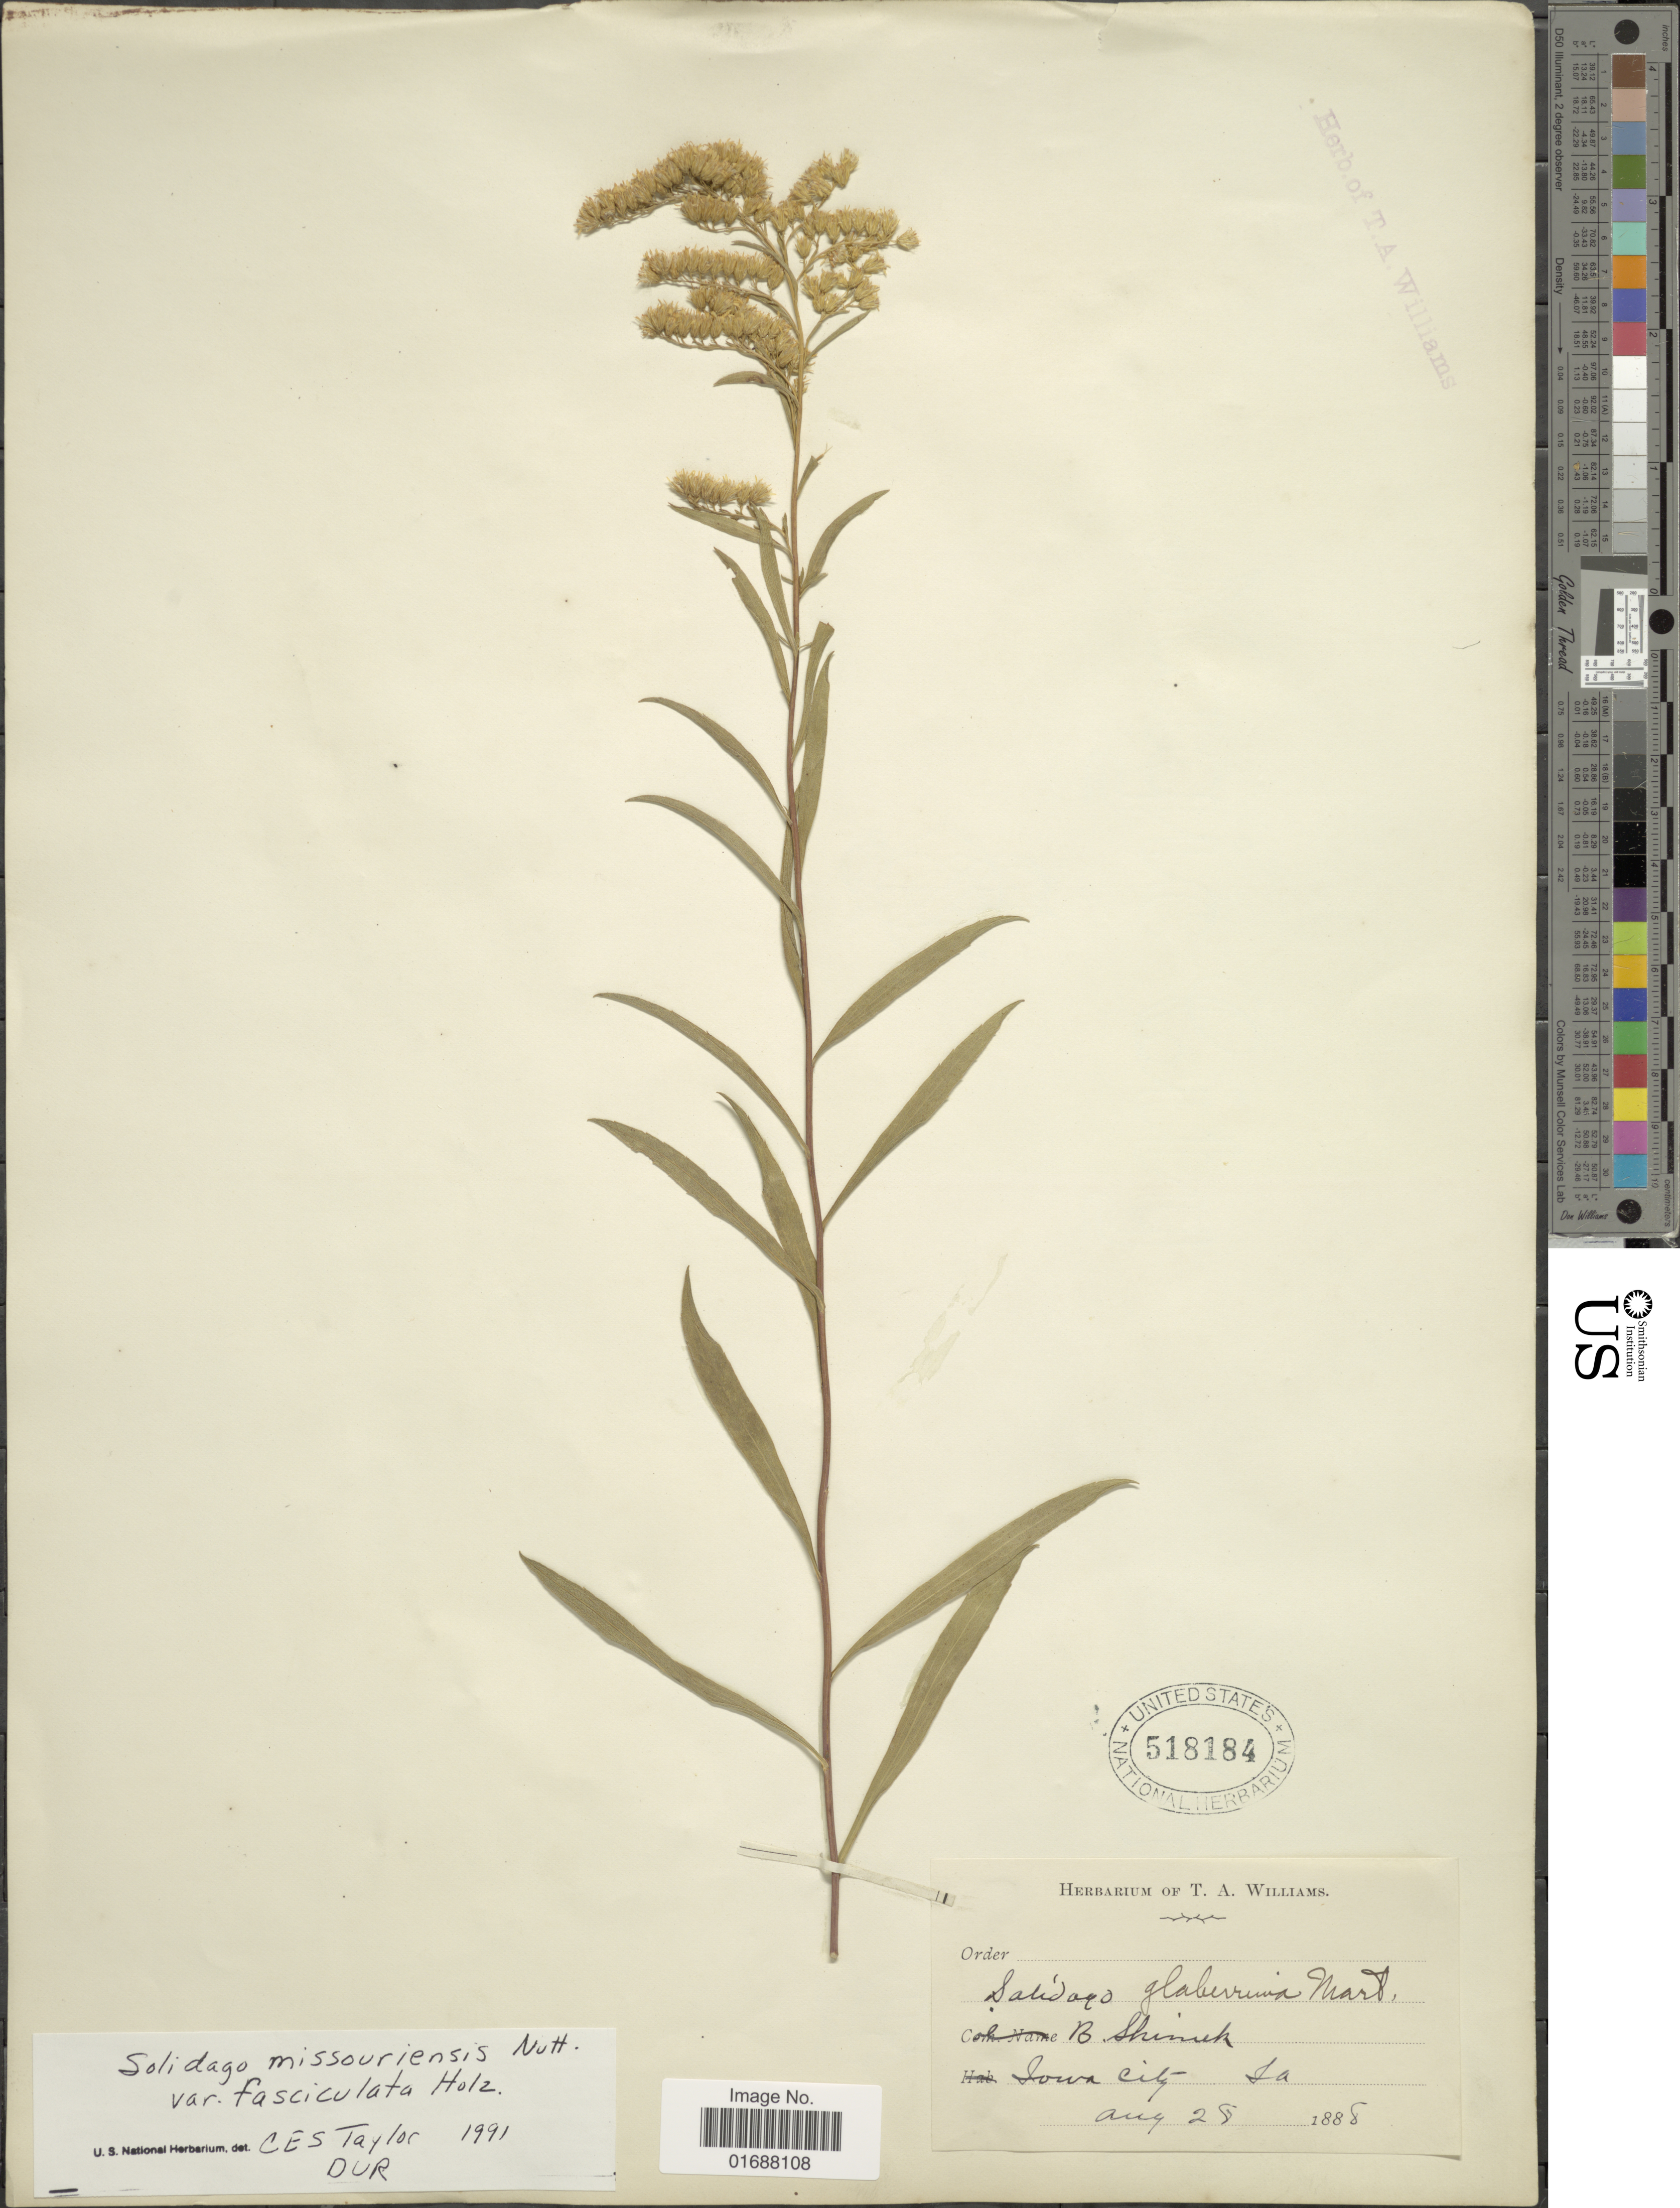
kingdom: Plantae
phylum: Tracheophyta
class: Magnoliopsida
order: Asterales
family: Asteraceae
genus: Solidago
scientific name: Solidago missouriensis var. fasciculata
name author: Holz.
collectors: B. Shimek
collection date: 1888-08-28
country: United States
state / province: Iowa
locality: Iowa City Ia.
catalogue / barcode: US 518184